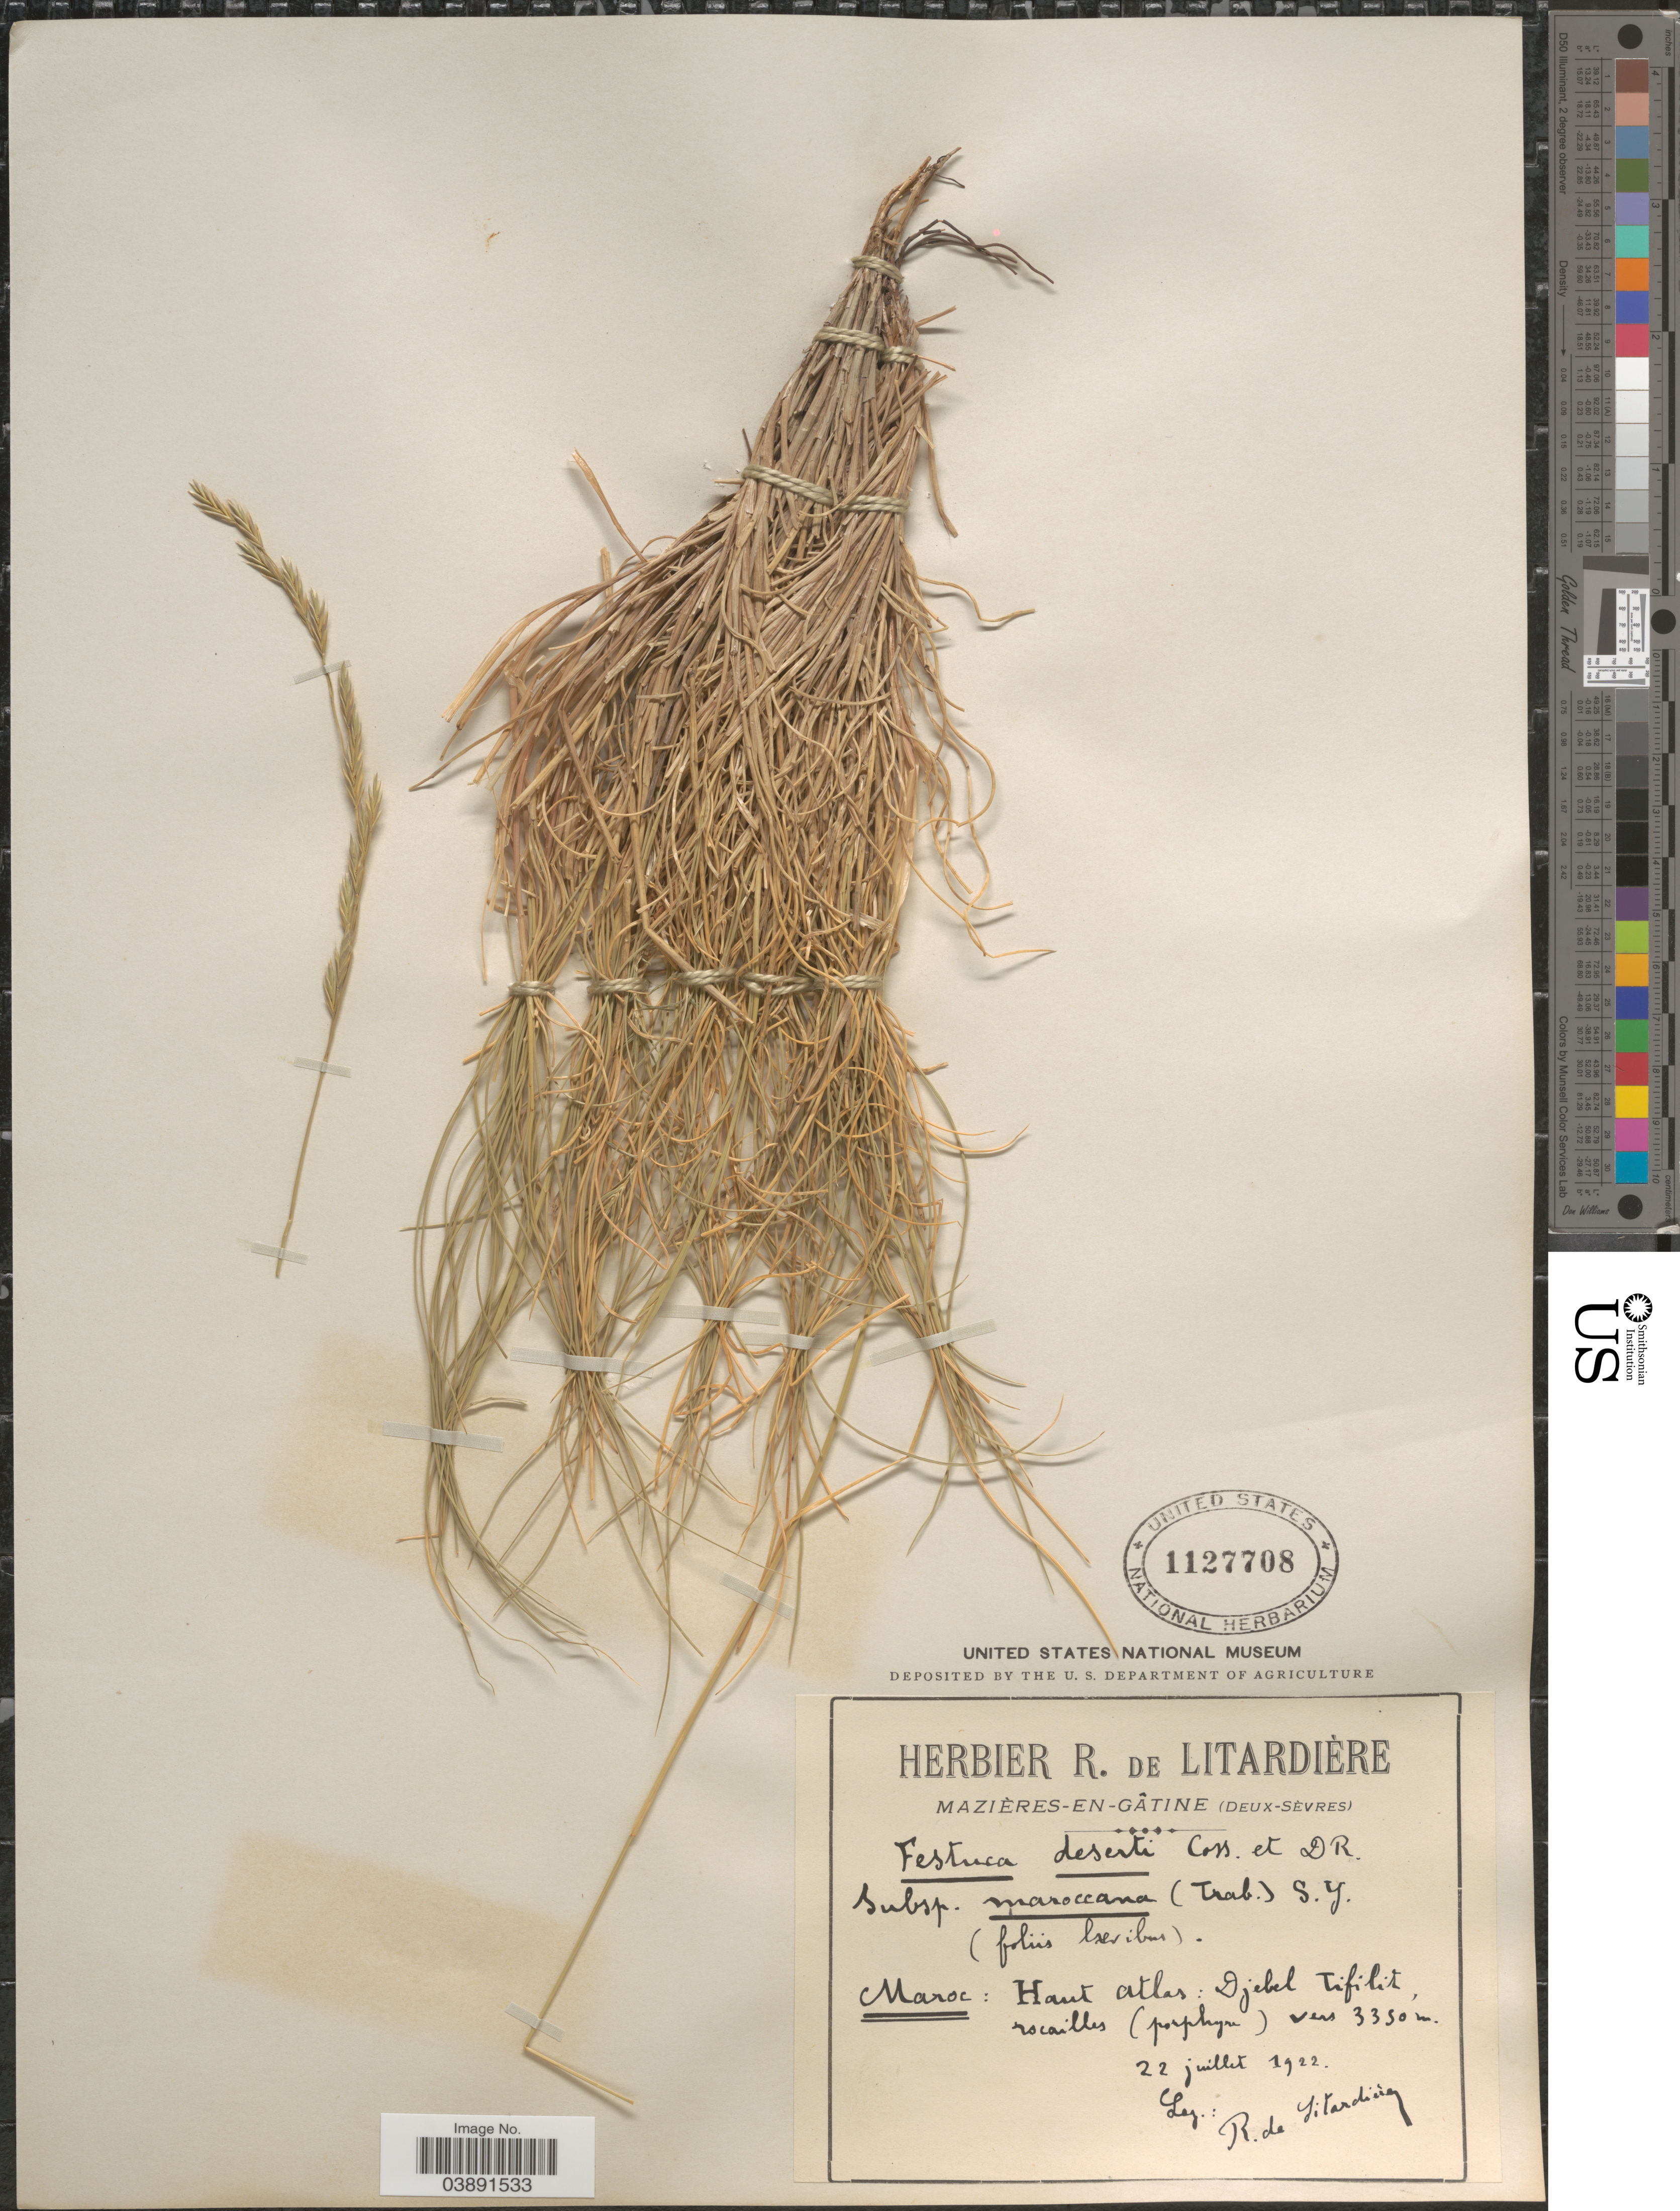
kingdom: Plantae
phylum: Tracheophyta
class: Liliopsida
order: Poales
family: Poaceae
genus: Festuca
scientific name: Festuca deserti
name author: (Coss. & Durieu) Batt. & Trab.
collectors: R. Litardiere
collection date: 1922-07-22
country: Morocco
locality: Maroc: Haut Atlas: Djebel Tifilit, Escailles (porphyre).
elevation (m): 3350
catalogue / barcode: US 1127708